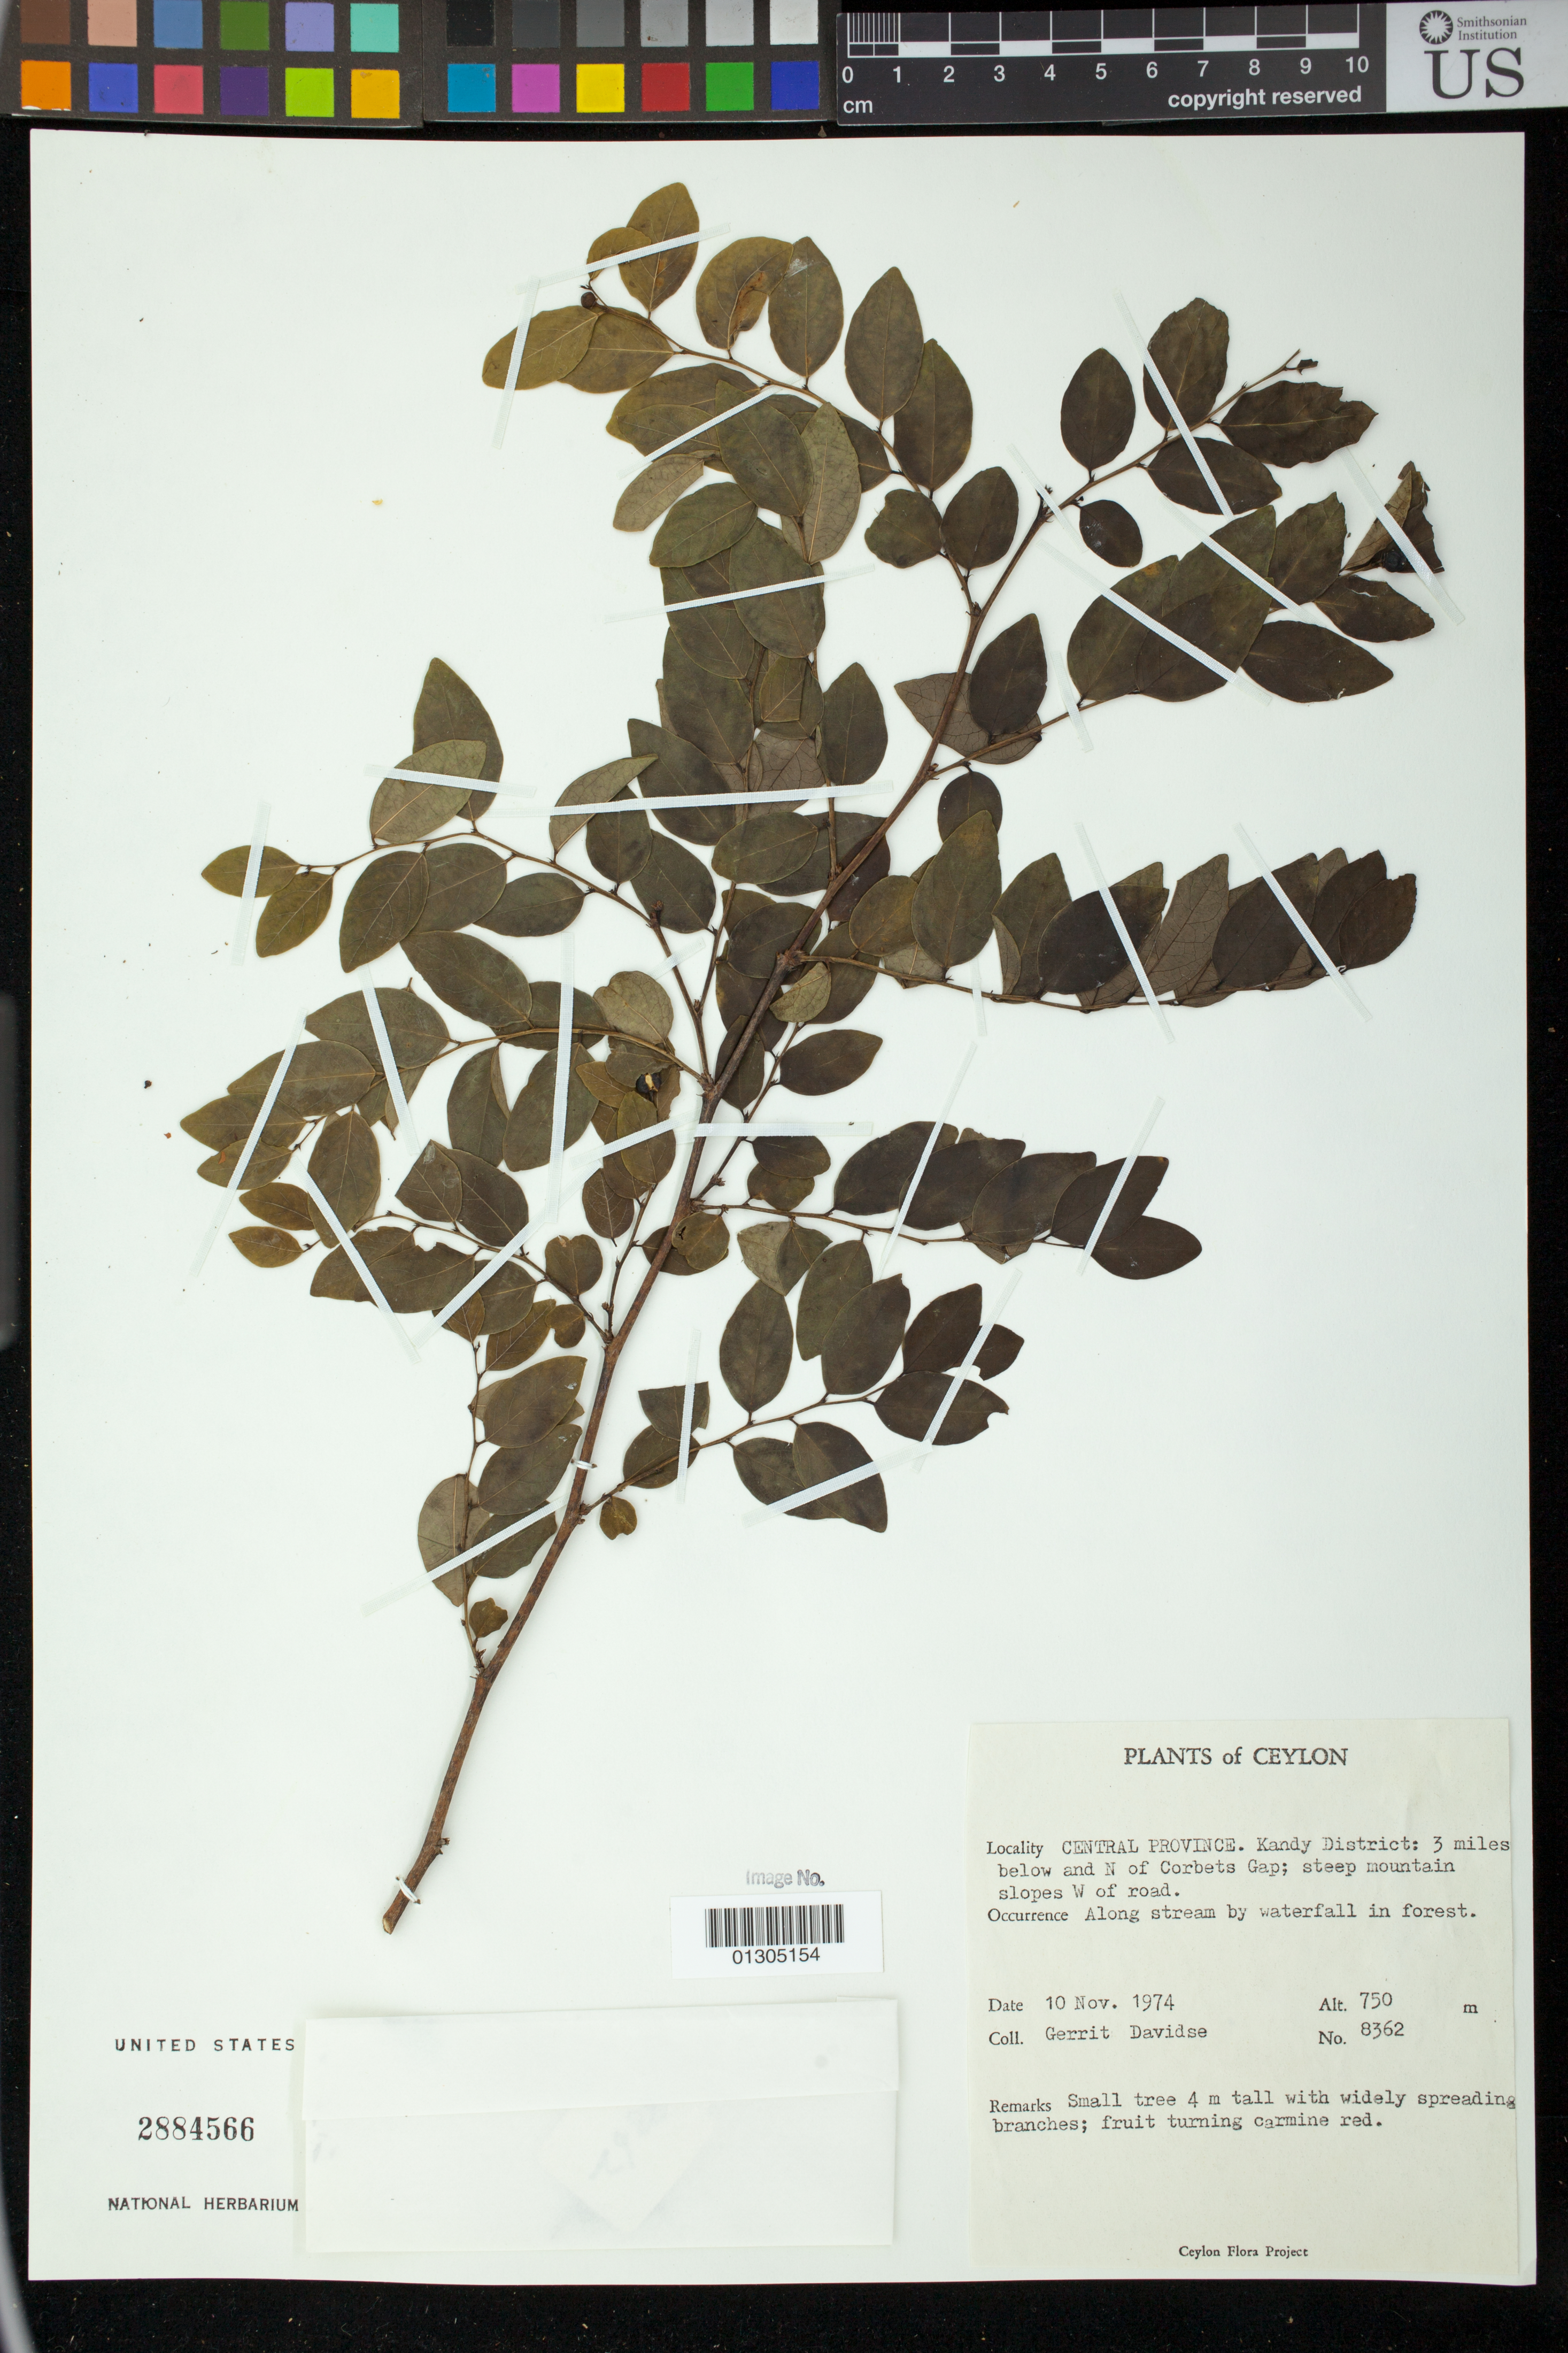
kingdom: Plantae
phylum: Tracheophyta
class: Magnoliopsida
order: Malpighiales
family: Euphorbiaceae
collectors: G. Davidse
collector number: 8362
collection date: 1974-11-10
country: Sri Lanka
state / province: Central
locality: Kandy District: 3 miles below and N of Corbets Gap; steep mountain slopes W of road.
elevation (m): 750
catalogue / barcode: US 2884566